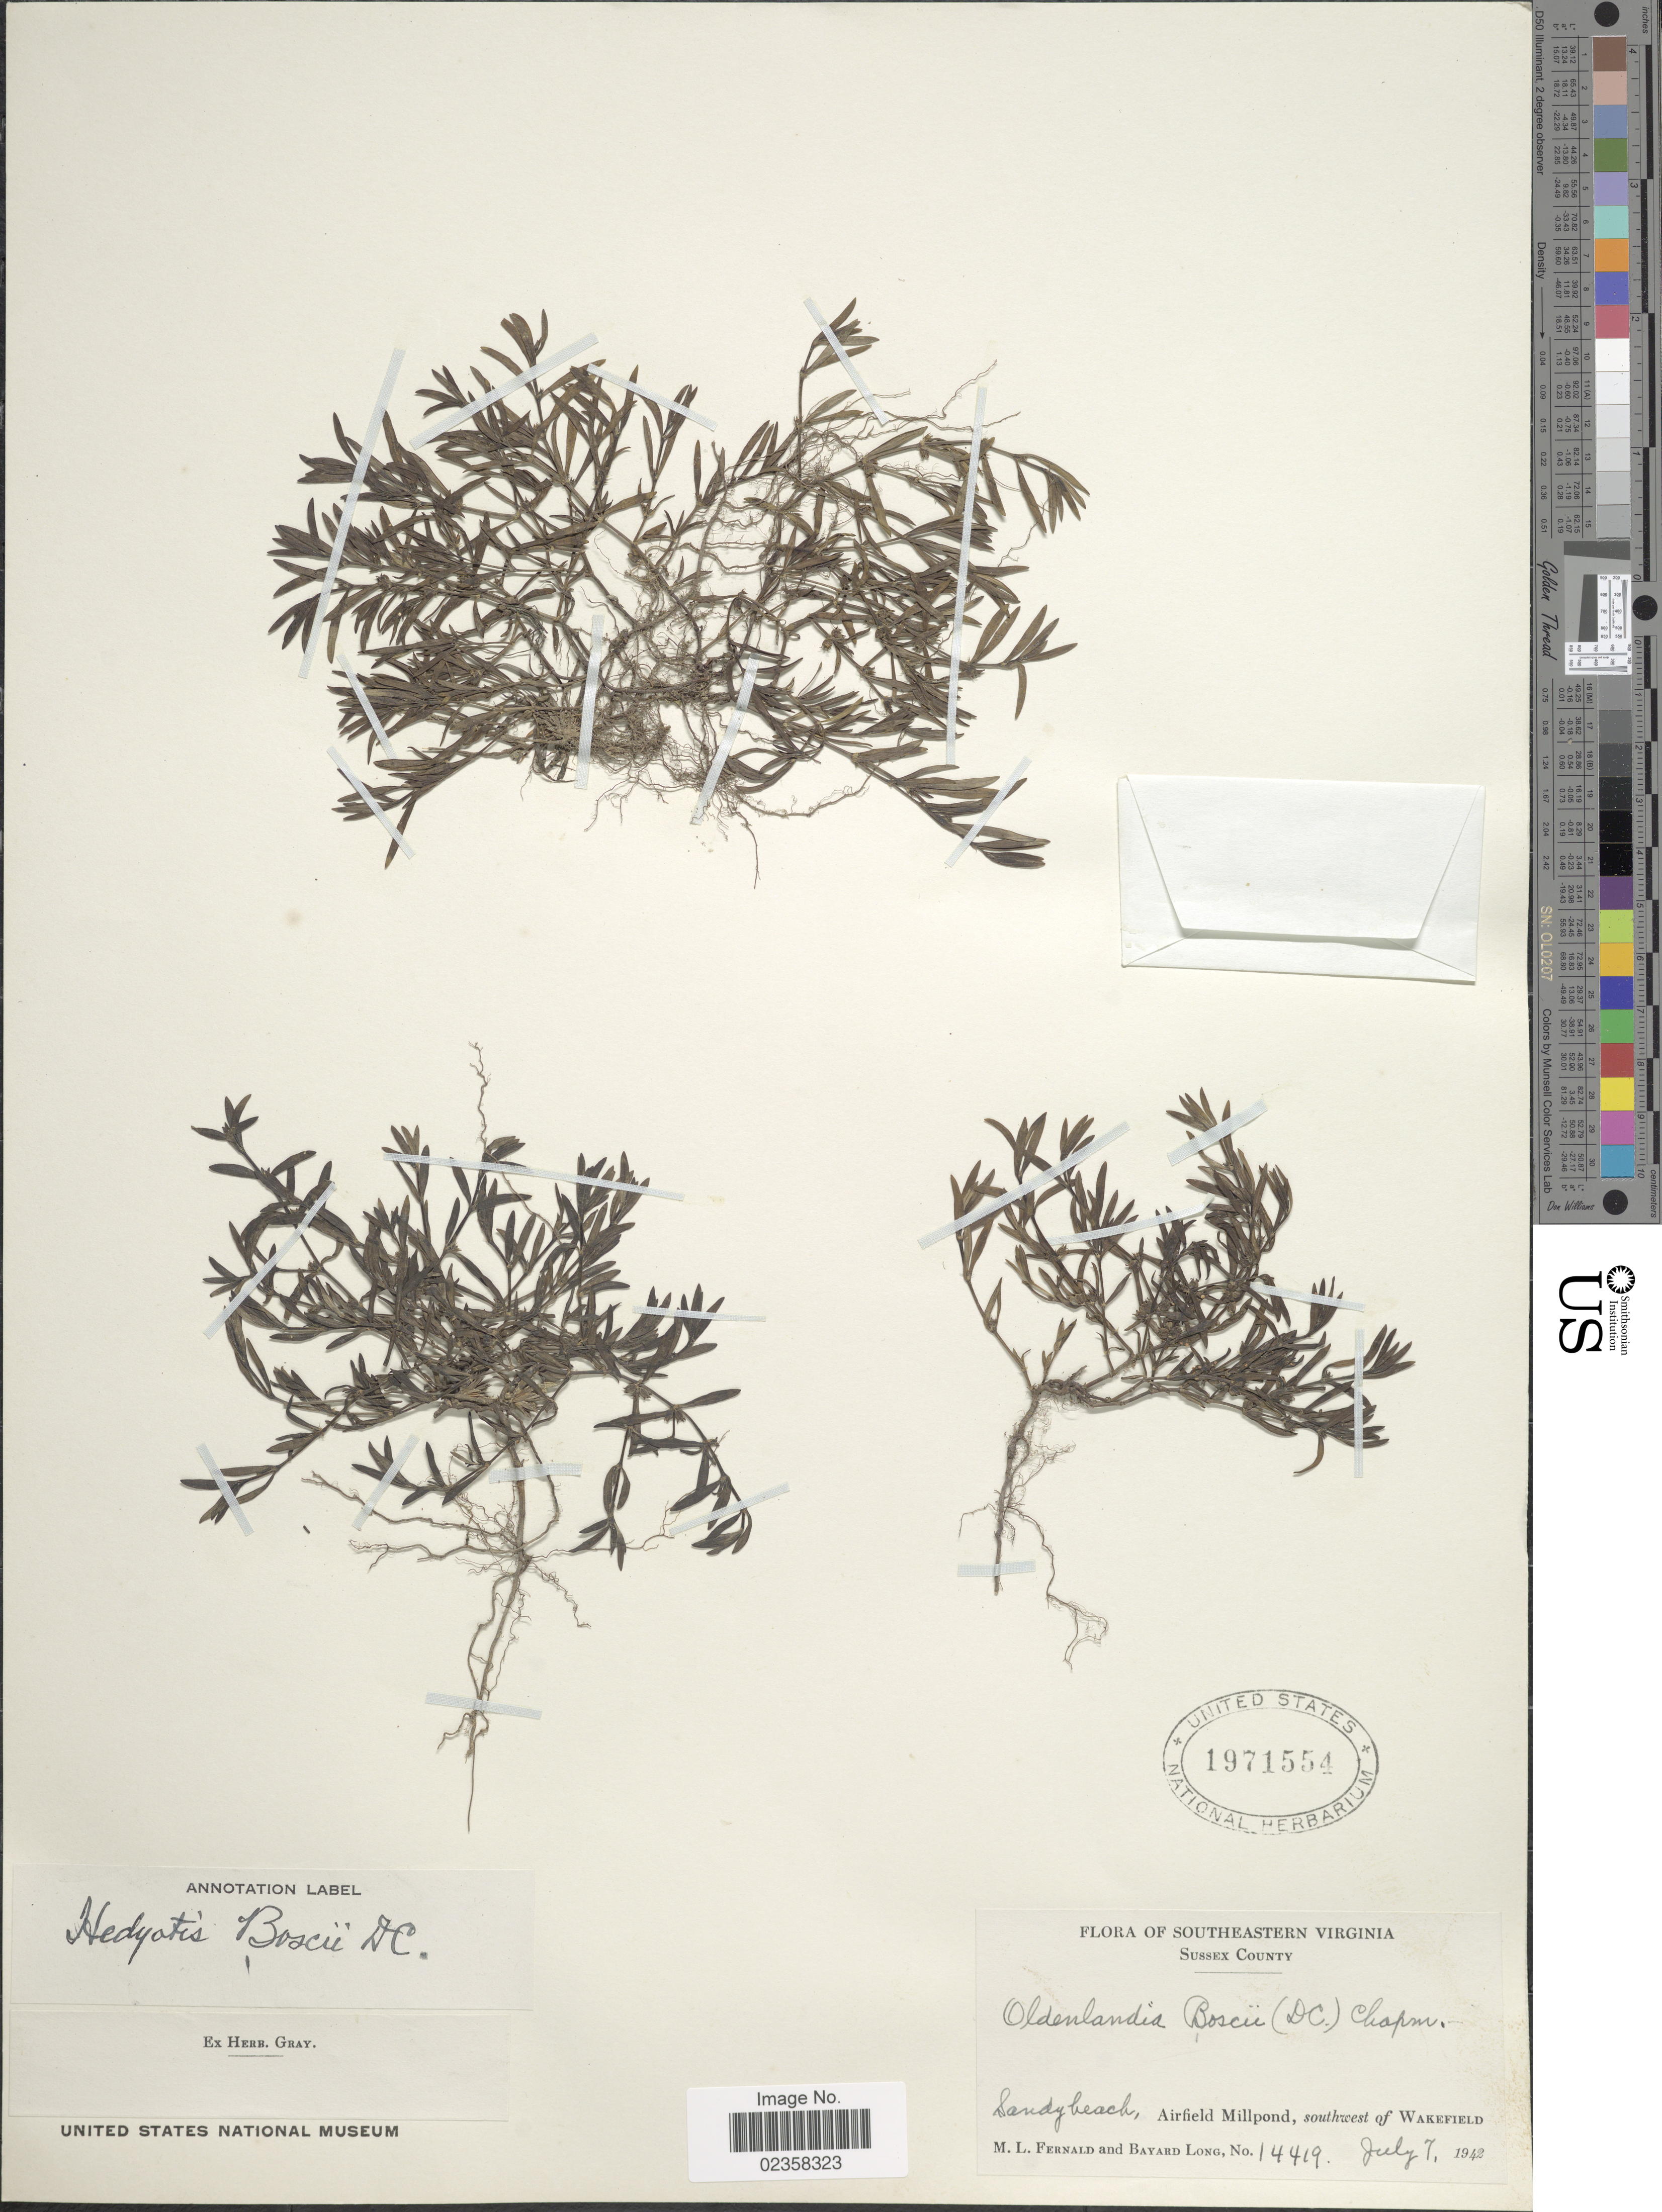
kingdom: Plantae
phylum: Tracheophyta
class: Magnoliopsida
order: Gentianales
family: Rubiaceae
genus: Oldenlandia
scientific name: Oldenlandia boscii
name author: (DC.) Chapm.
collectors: M. L. Fernald & B. Long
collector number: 14419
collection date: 1942-07-07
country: United States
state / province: Virginia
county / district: Sussex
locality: Southeastern Virginia, Sussex County, Airfield Millpond, southwest of Wakefield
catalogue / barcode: US 1971554